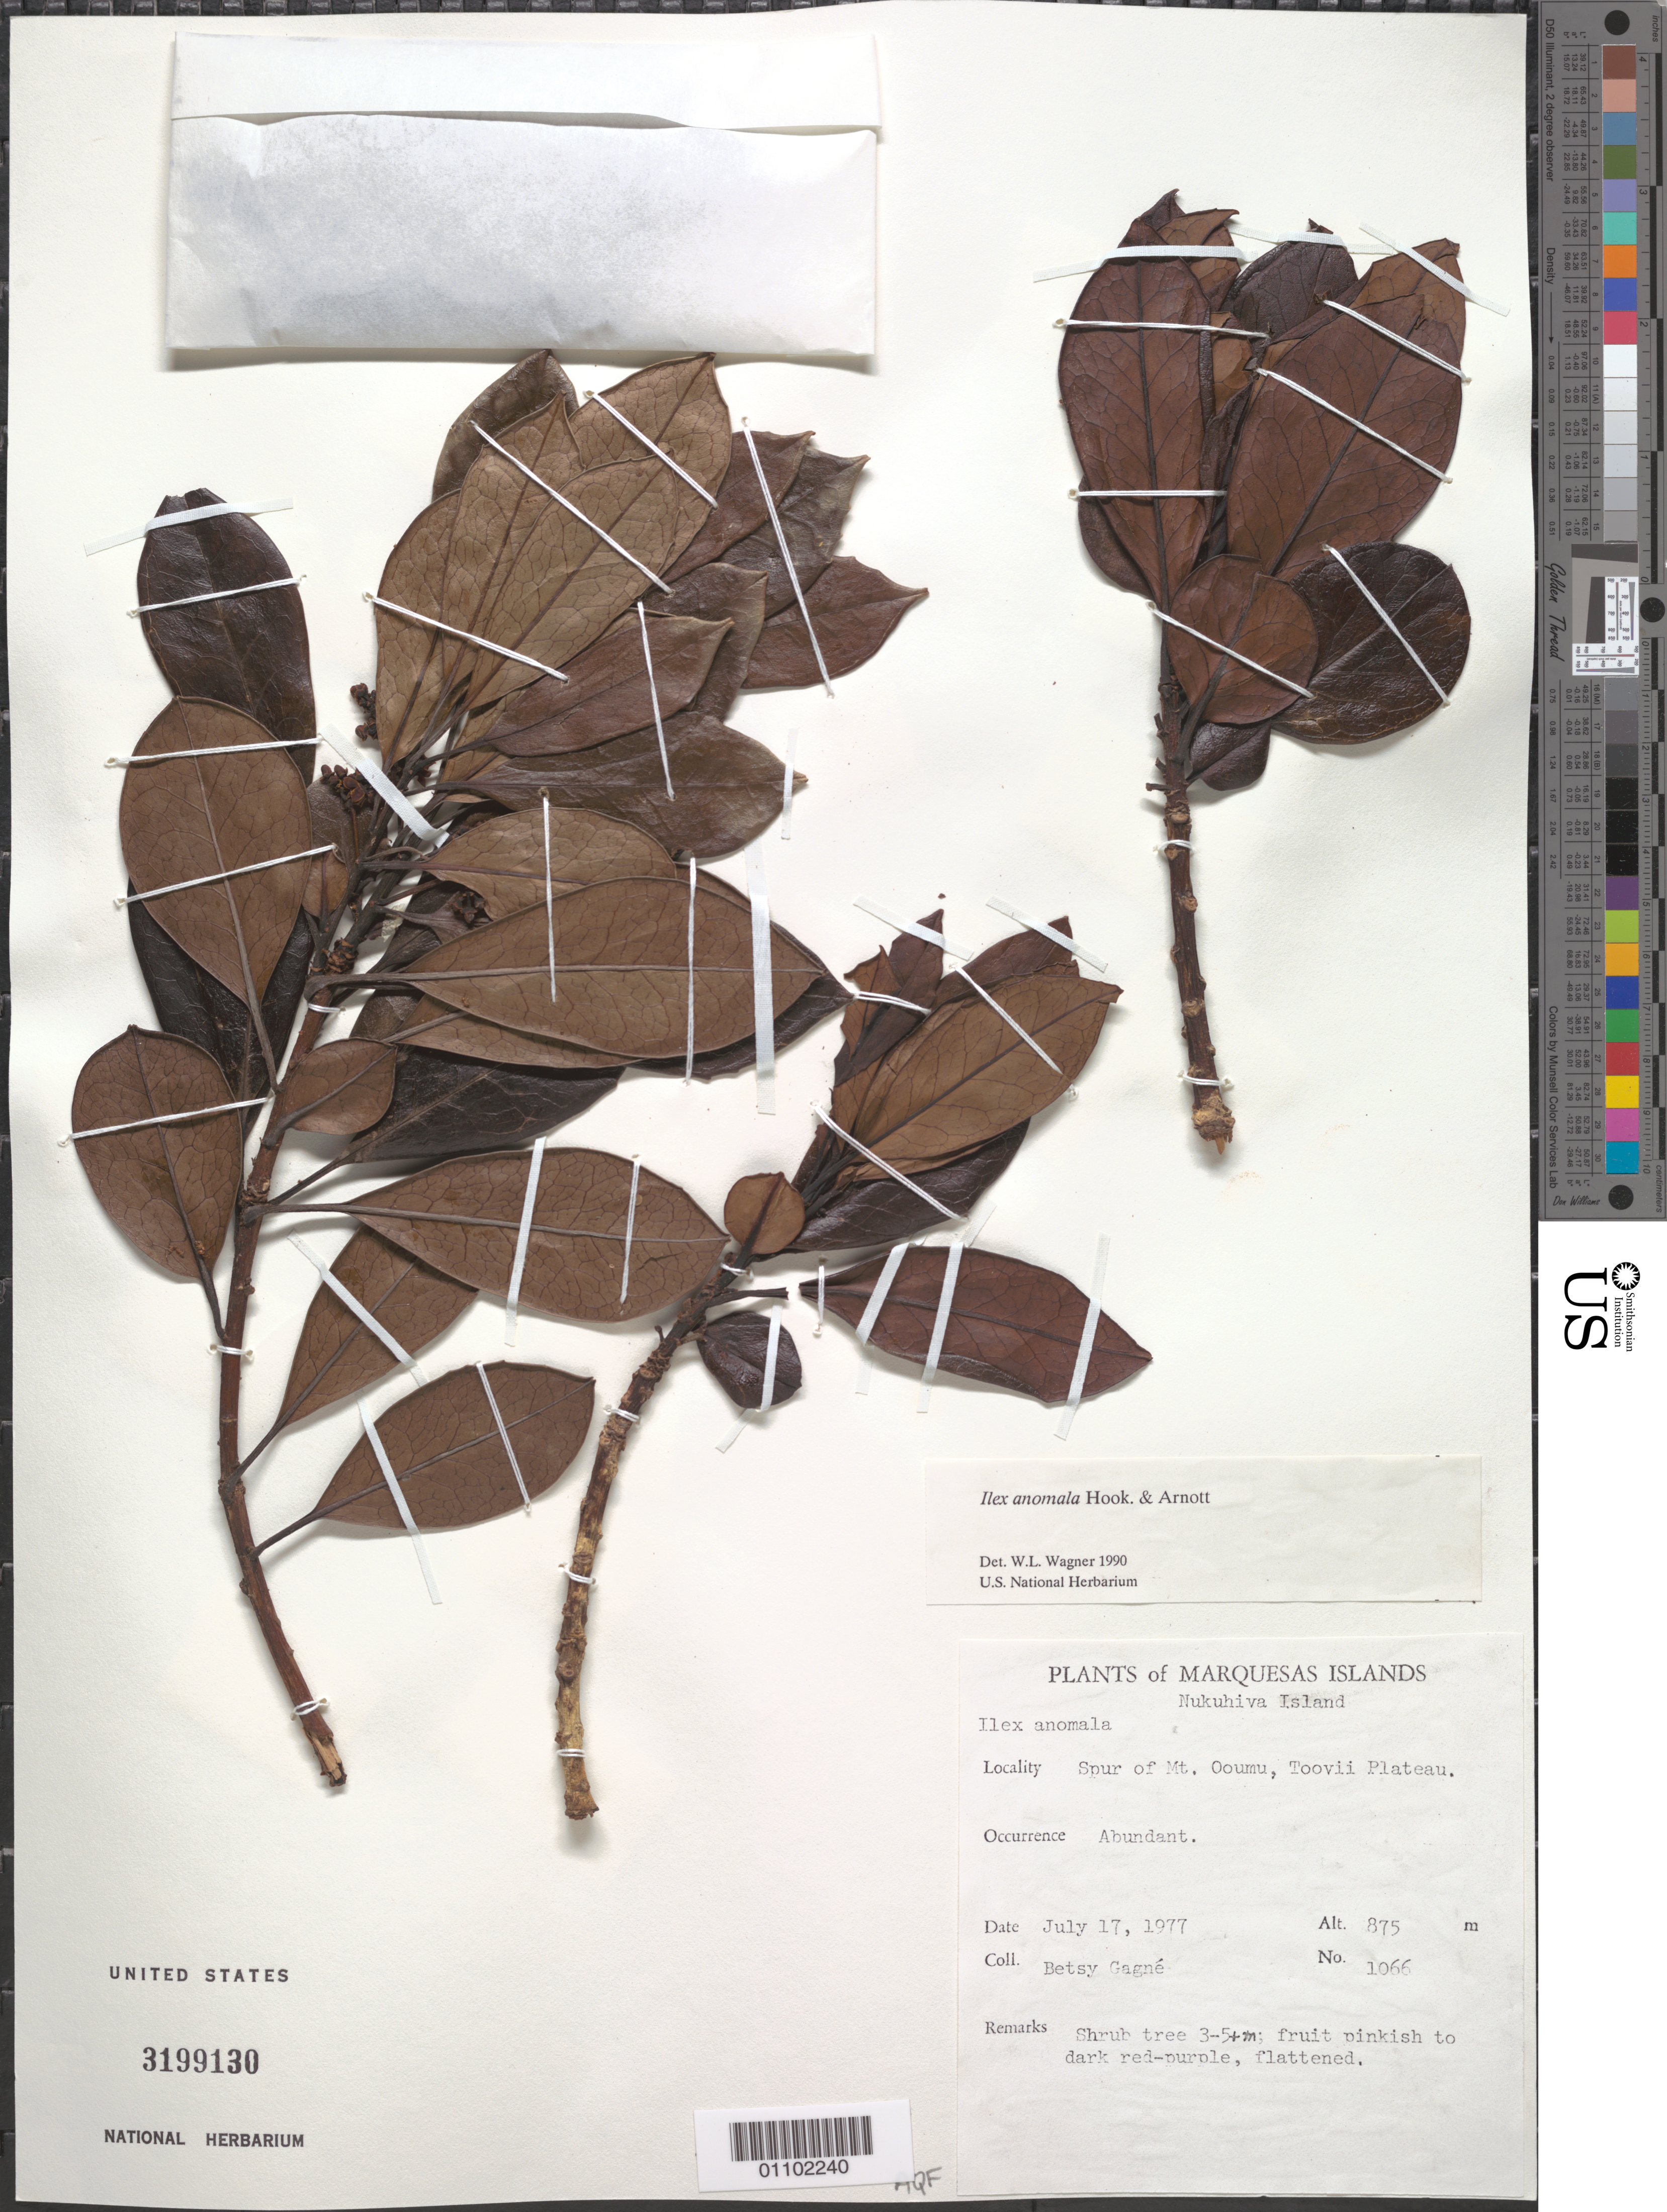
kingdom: Plantae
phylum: Tracheophyta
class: Magnoliopsida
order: Aquifoliales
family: Aquifoliaceae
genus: Ilex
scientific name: Ilex anomala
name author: Hook. & Arn.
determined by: Wagner, W. L., (BOT), Smithsonian Institution - National Museum of Natural History (UNITED STATES)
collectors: B. H. Gagné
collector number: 1066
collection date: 1977-07-17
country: French Polynesia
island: Nuku Hiva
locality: Toovii Plateau, spur of Mt. Ooumu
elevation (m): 875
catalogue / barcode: US 3199130